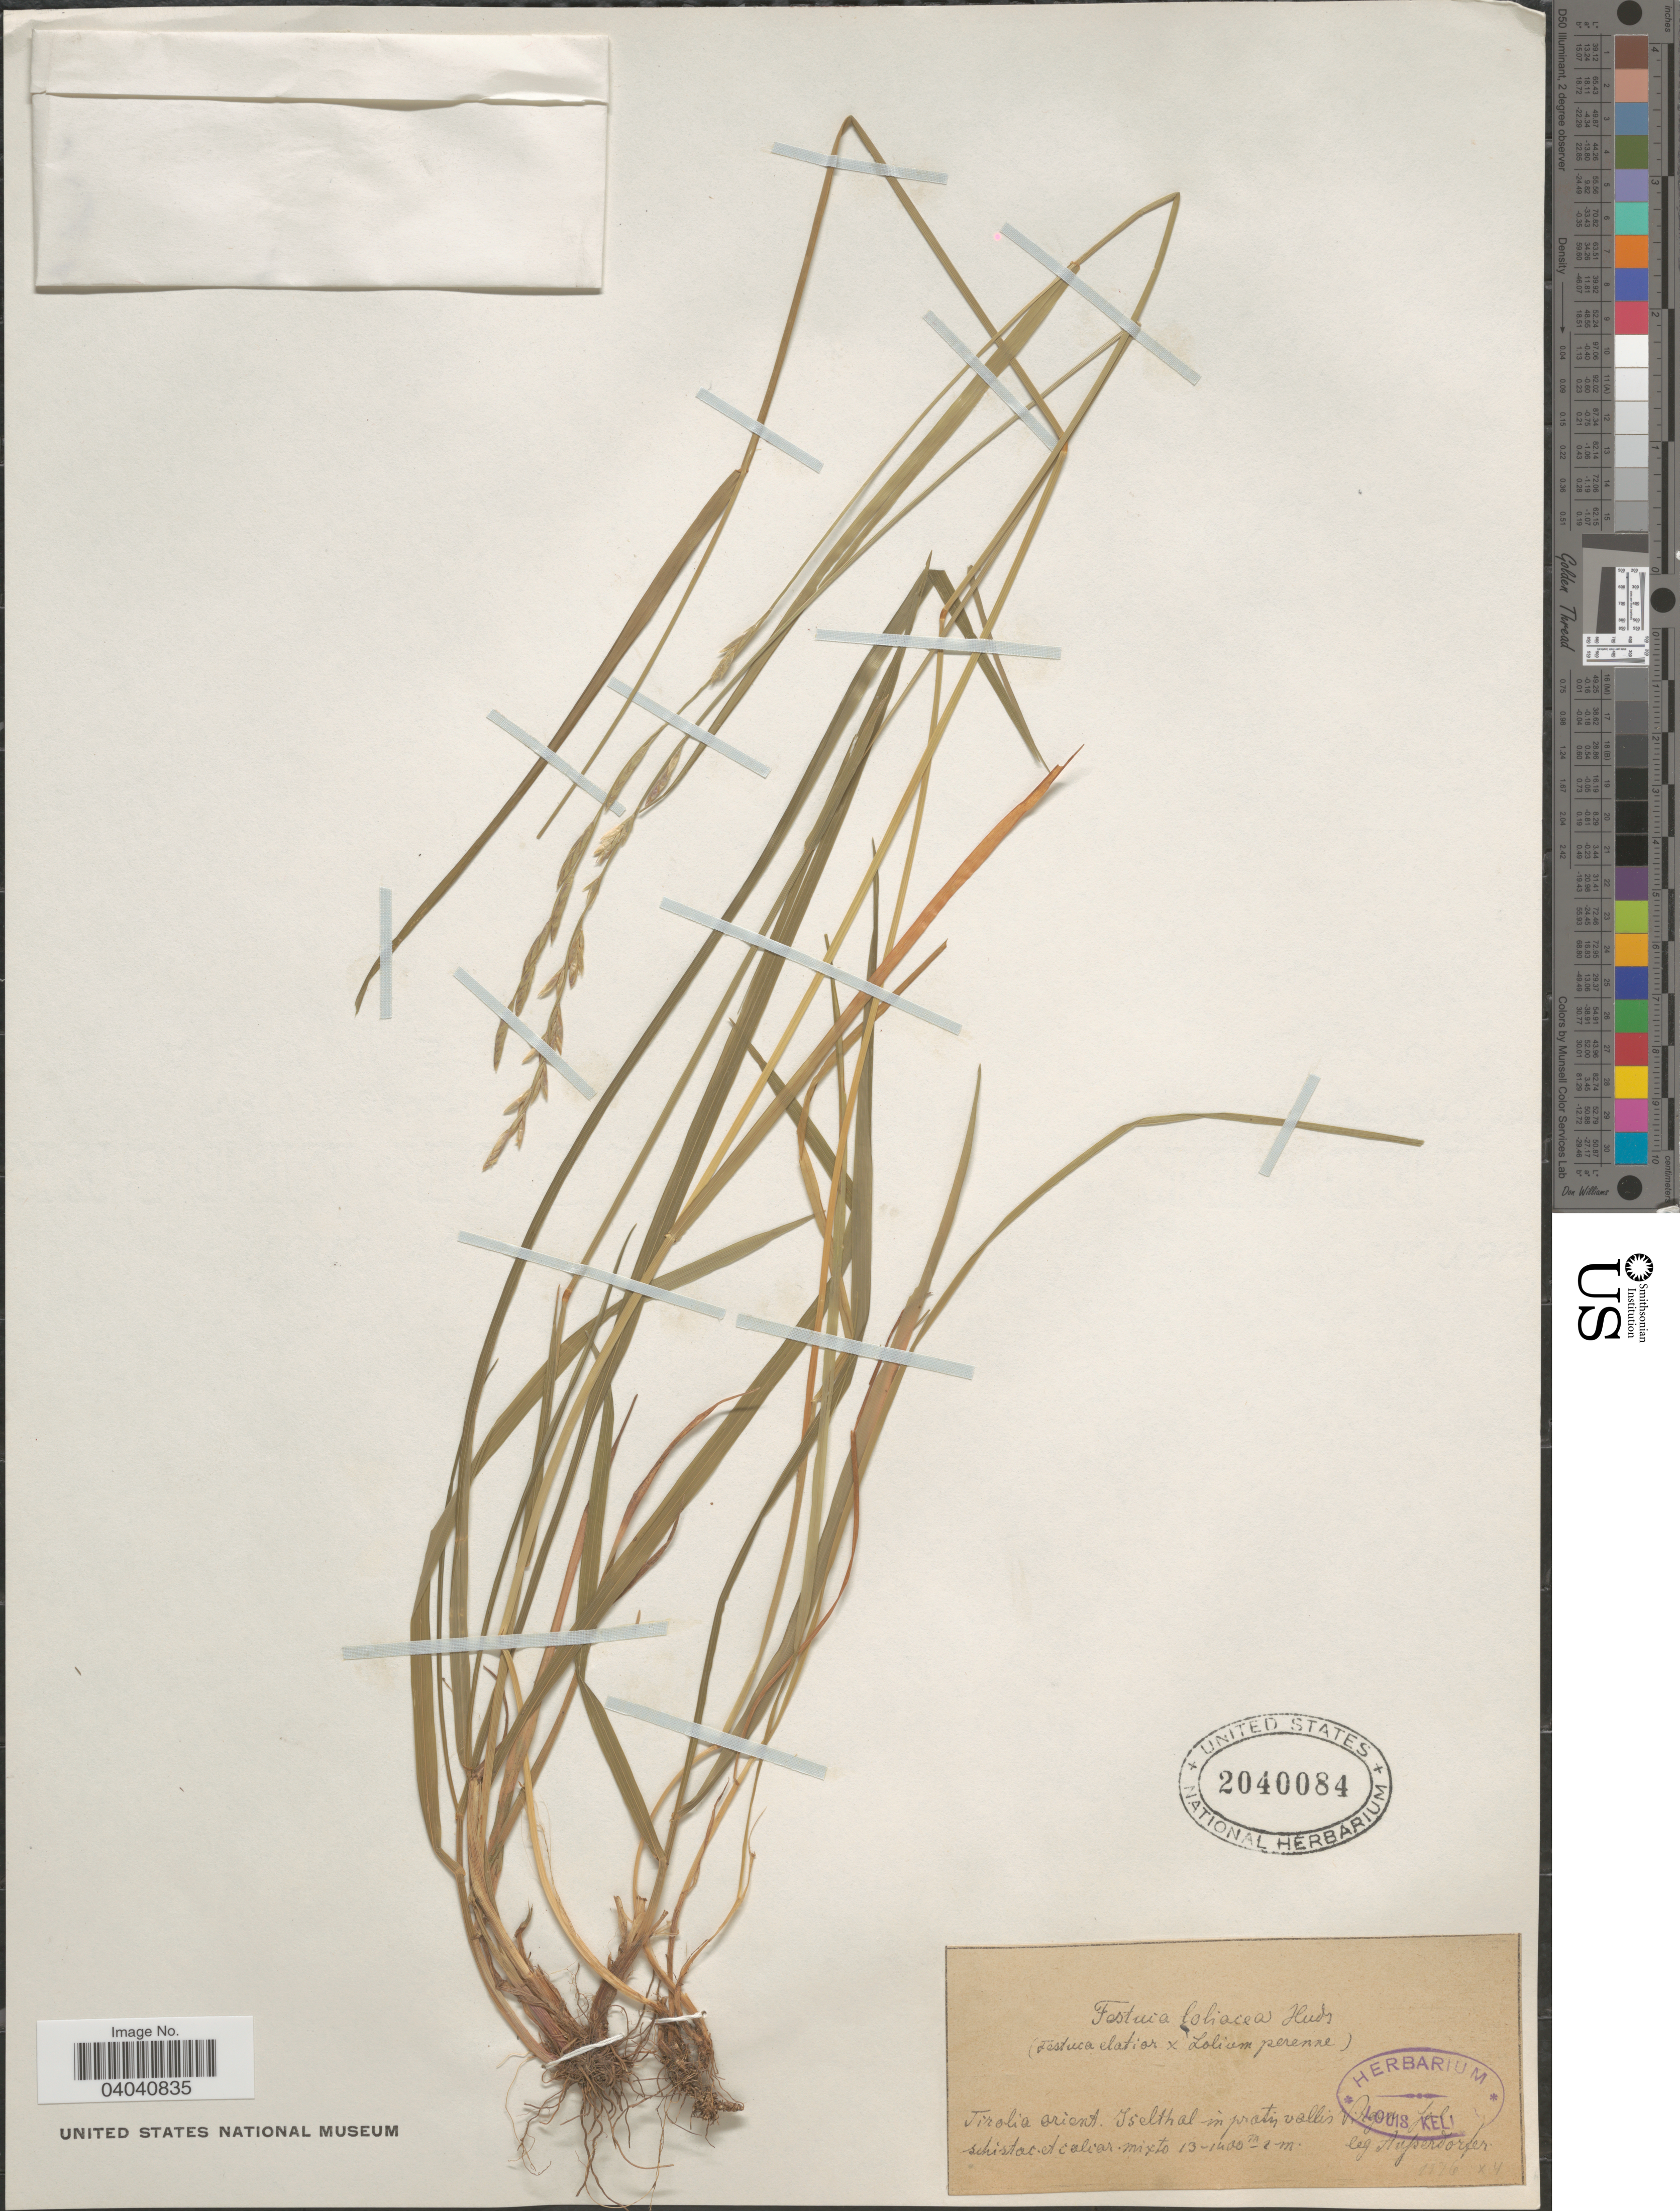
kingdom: Plantae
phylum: Tracheophyta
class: Liliopsida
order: Poales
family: Poaceae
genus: Festulolium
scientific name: x Festulolium sp.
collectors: Ausserdorfer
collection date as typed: Transcribed d/m/y: 4/10/1176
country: Austria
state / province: Tirol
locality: Tirolia orient. Iselthal in pratis vallis Virgen fol. schistac et calcar. mixto.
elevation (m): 1300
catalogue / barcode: US 2040084